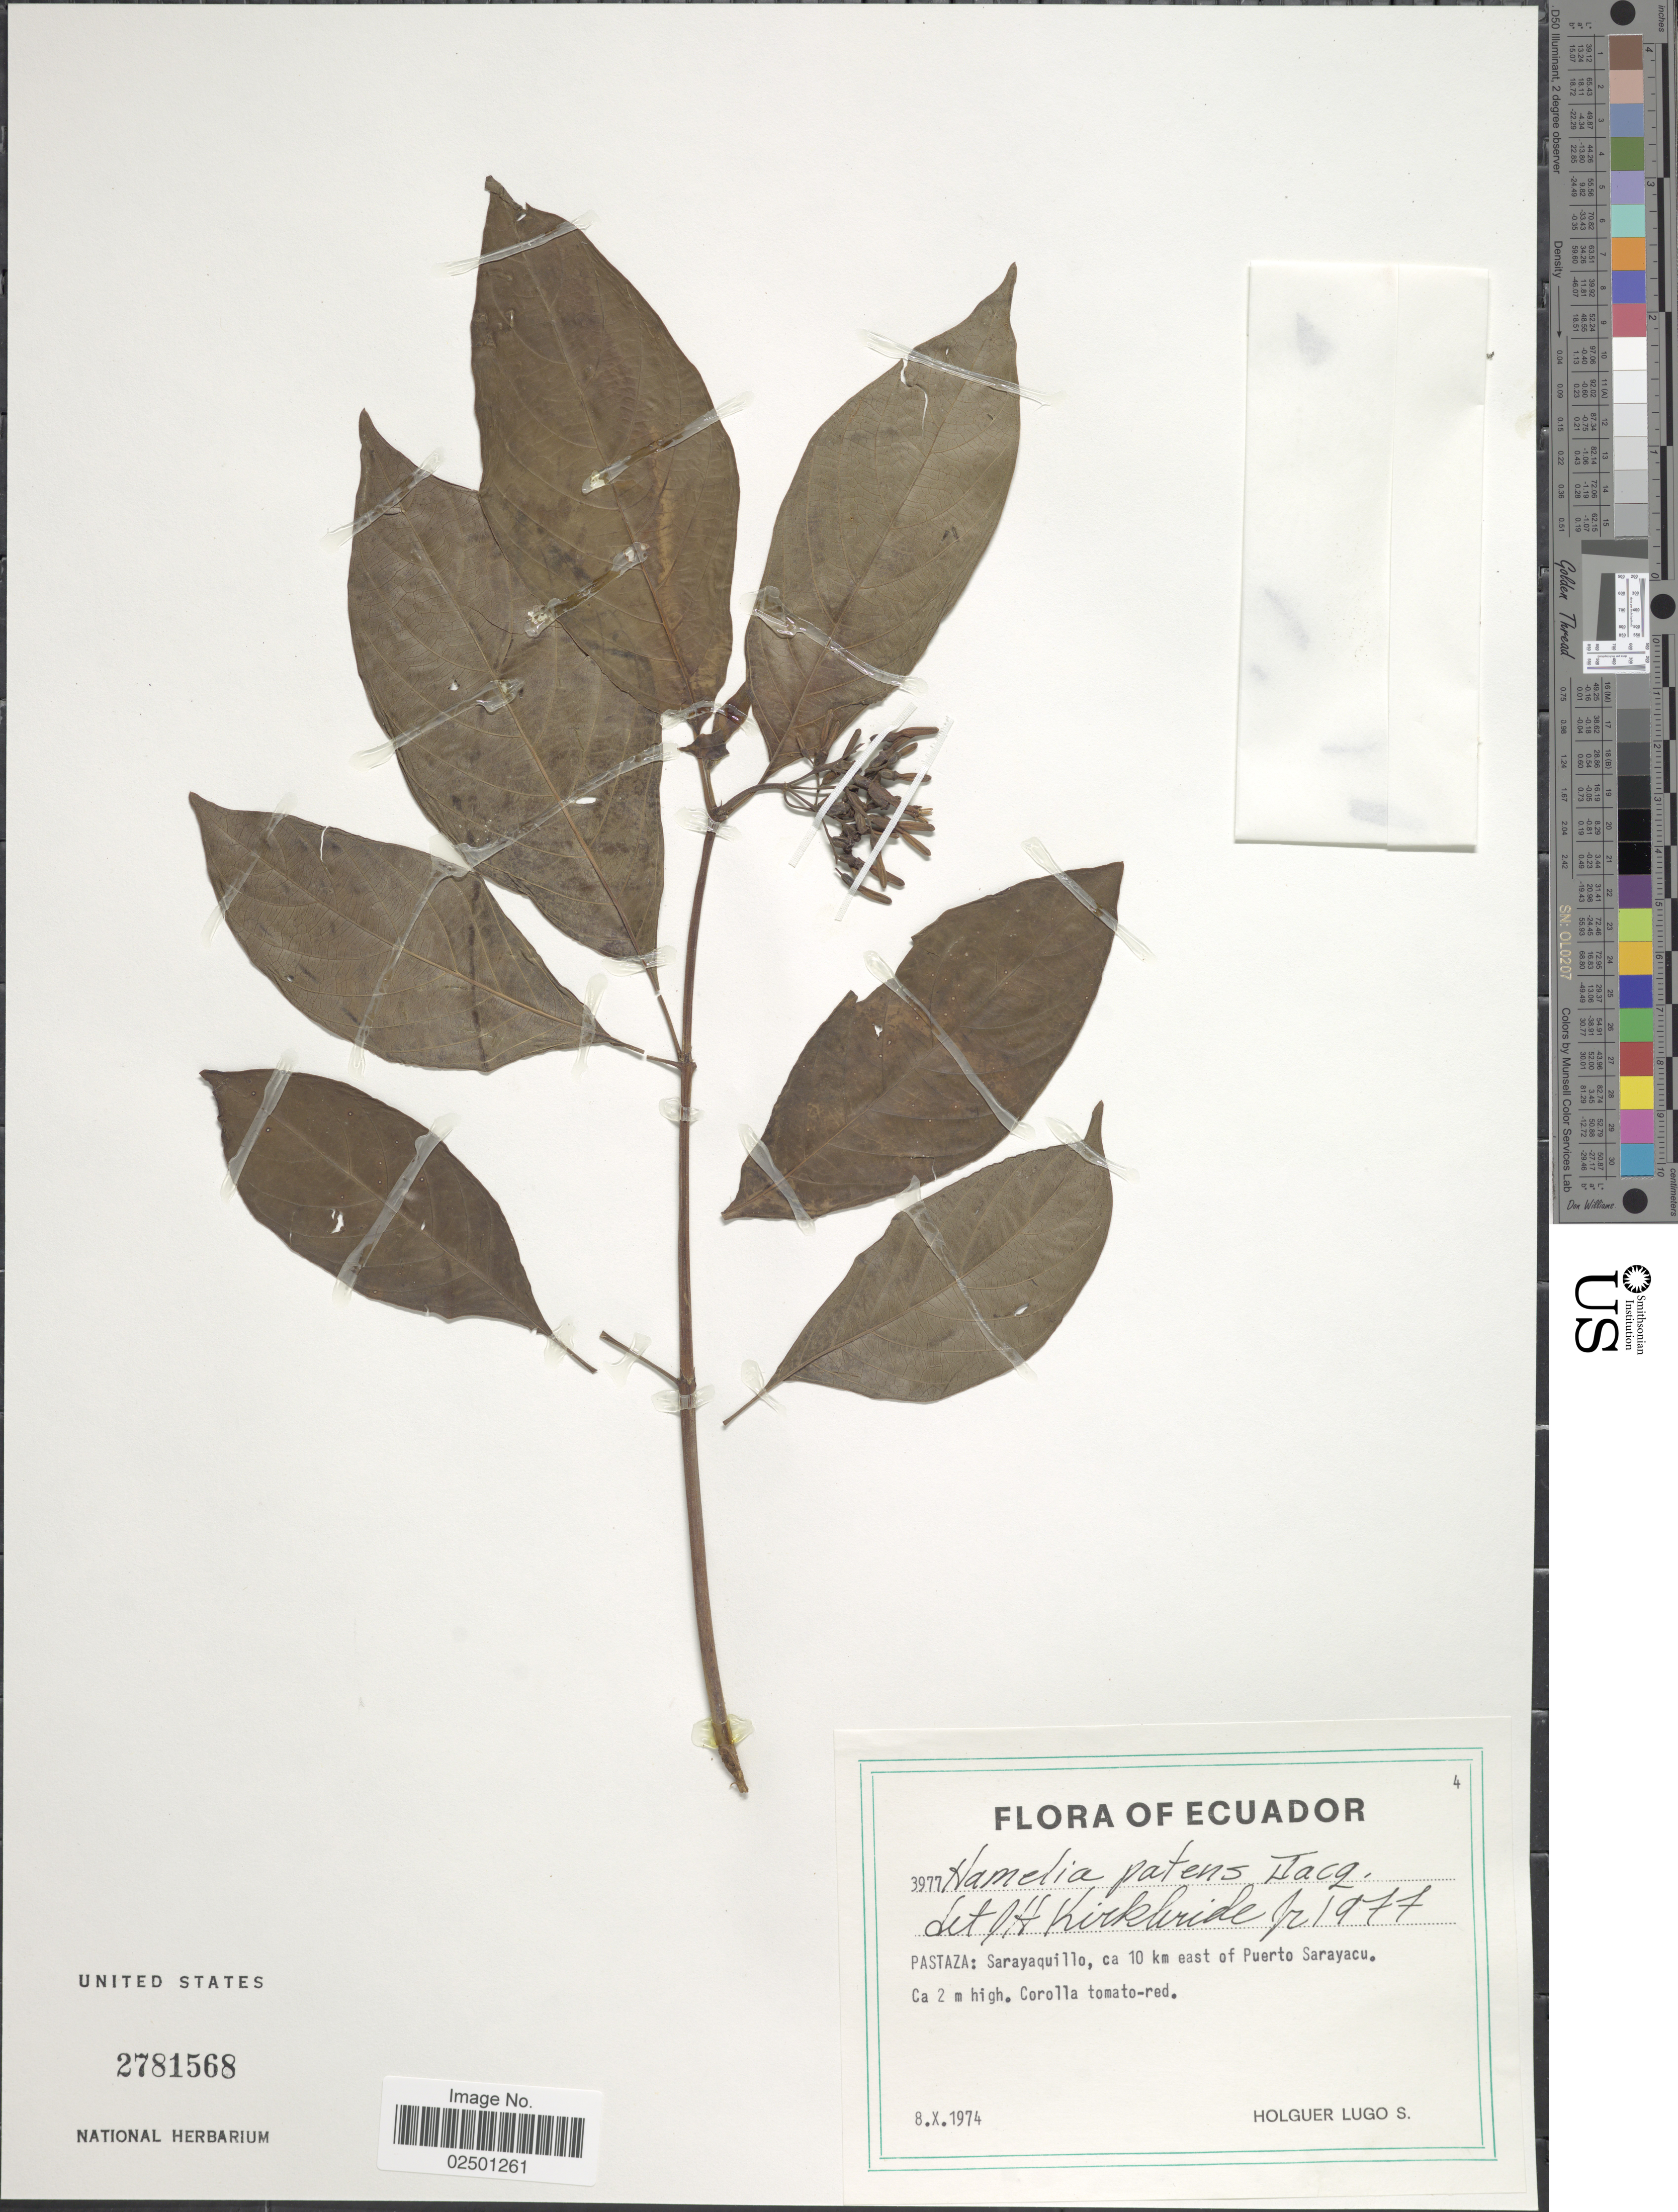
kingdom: Plantae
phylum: Tracheophyta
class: Magnoliopsida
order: Gentianales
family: Rubiaceae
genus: Hamelia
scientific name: Hamelia patens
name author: Jacq.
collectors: H. Lugo S.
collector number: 3977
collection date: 1974-10-08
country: Ecuador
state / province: Pastaza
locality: Sarayaquillo, ca 10 km east of Puerto Sarayacu.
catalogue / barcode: US 2781568